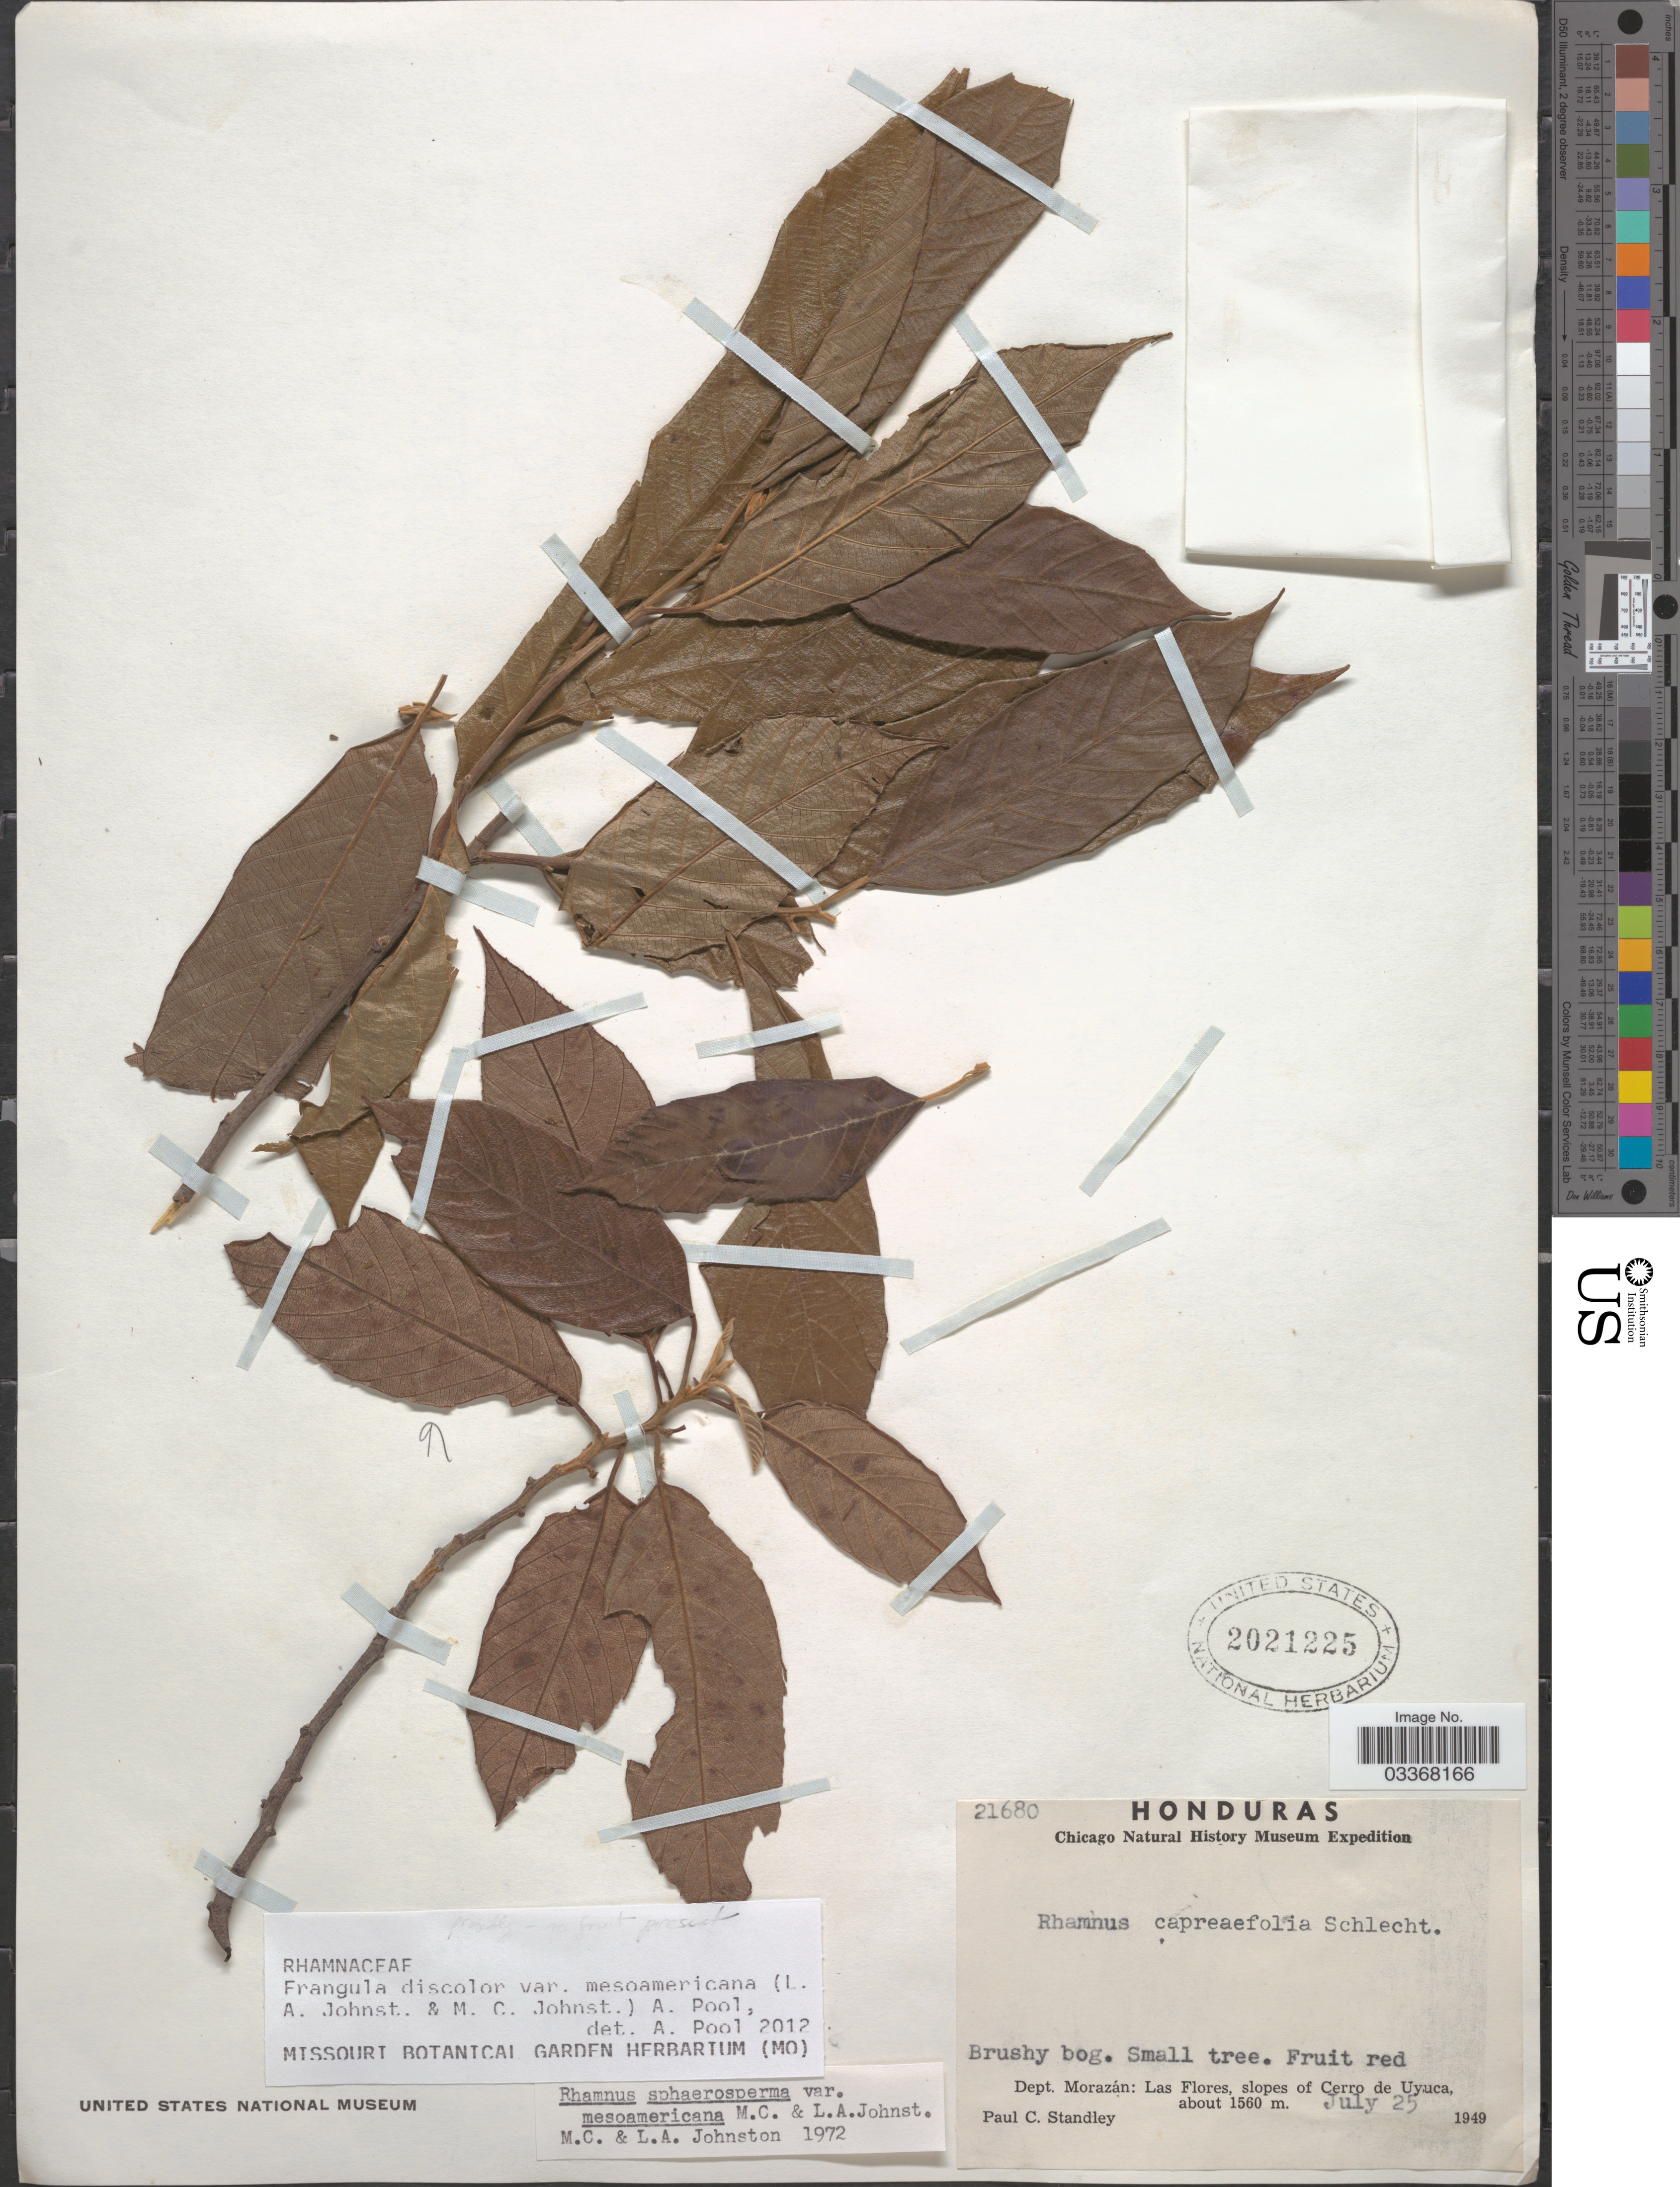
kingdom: Plantae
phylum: Tracheophyta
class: Magnoliopsida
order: Rosales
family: Rhamnaceae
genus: Frangula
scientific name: Frangula discolor var. mesoamericana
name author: (L.A. Johnst. & M.C. Johnst.) A. Pool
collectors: P. C. Standley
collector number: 21680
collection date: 1949-07-25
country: Honduras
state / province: Fco. Morazán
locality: Dept. Morazán: Las Flores, slopes of Cerro de Uyuca.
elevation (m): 1560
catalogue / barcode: US 2021225